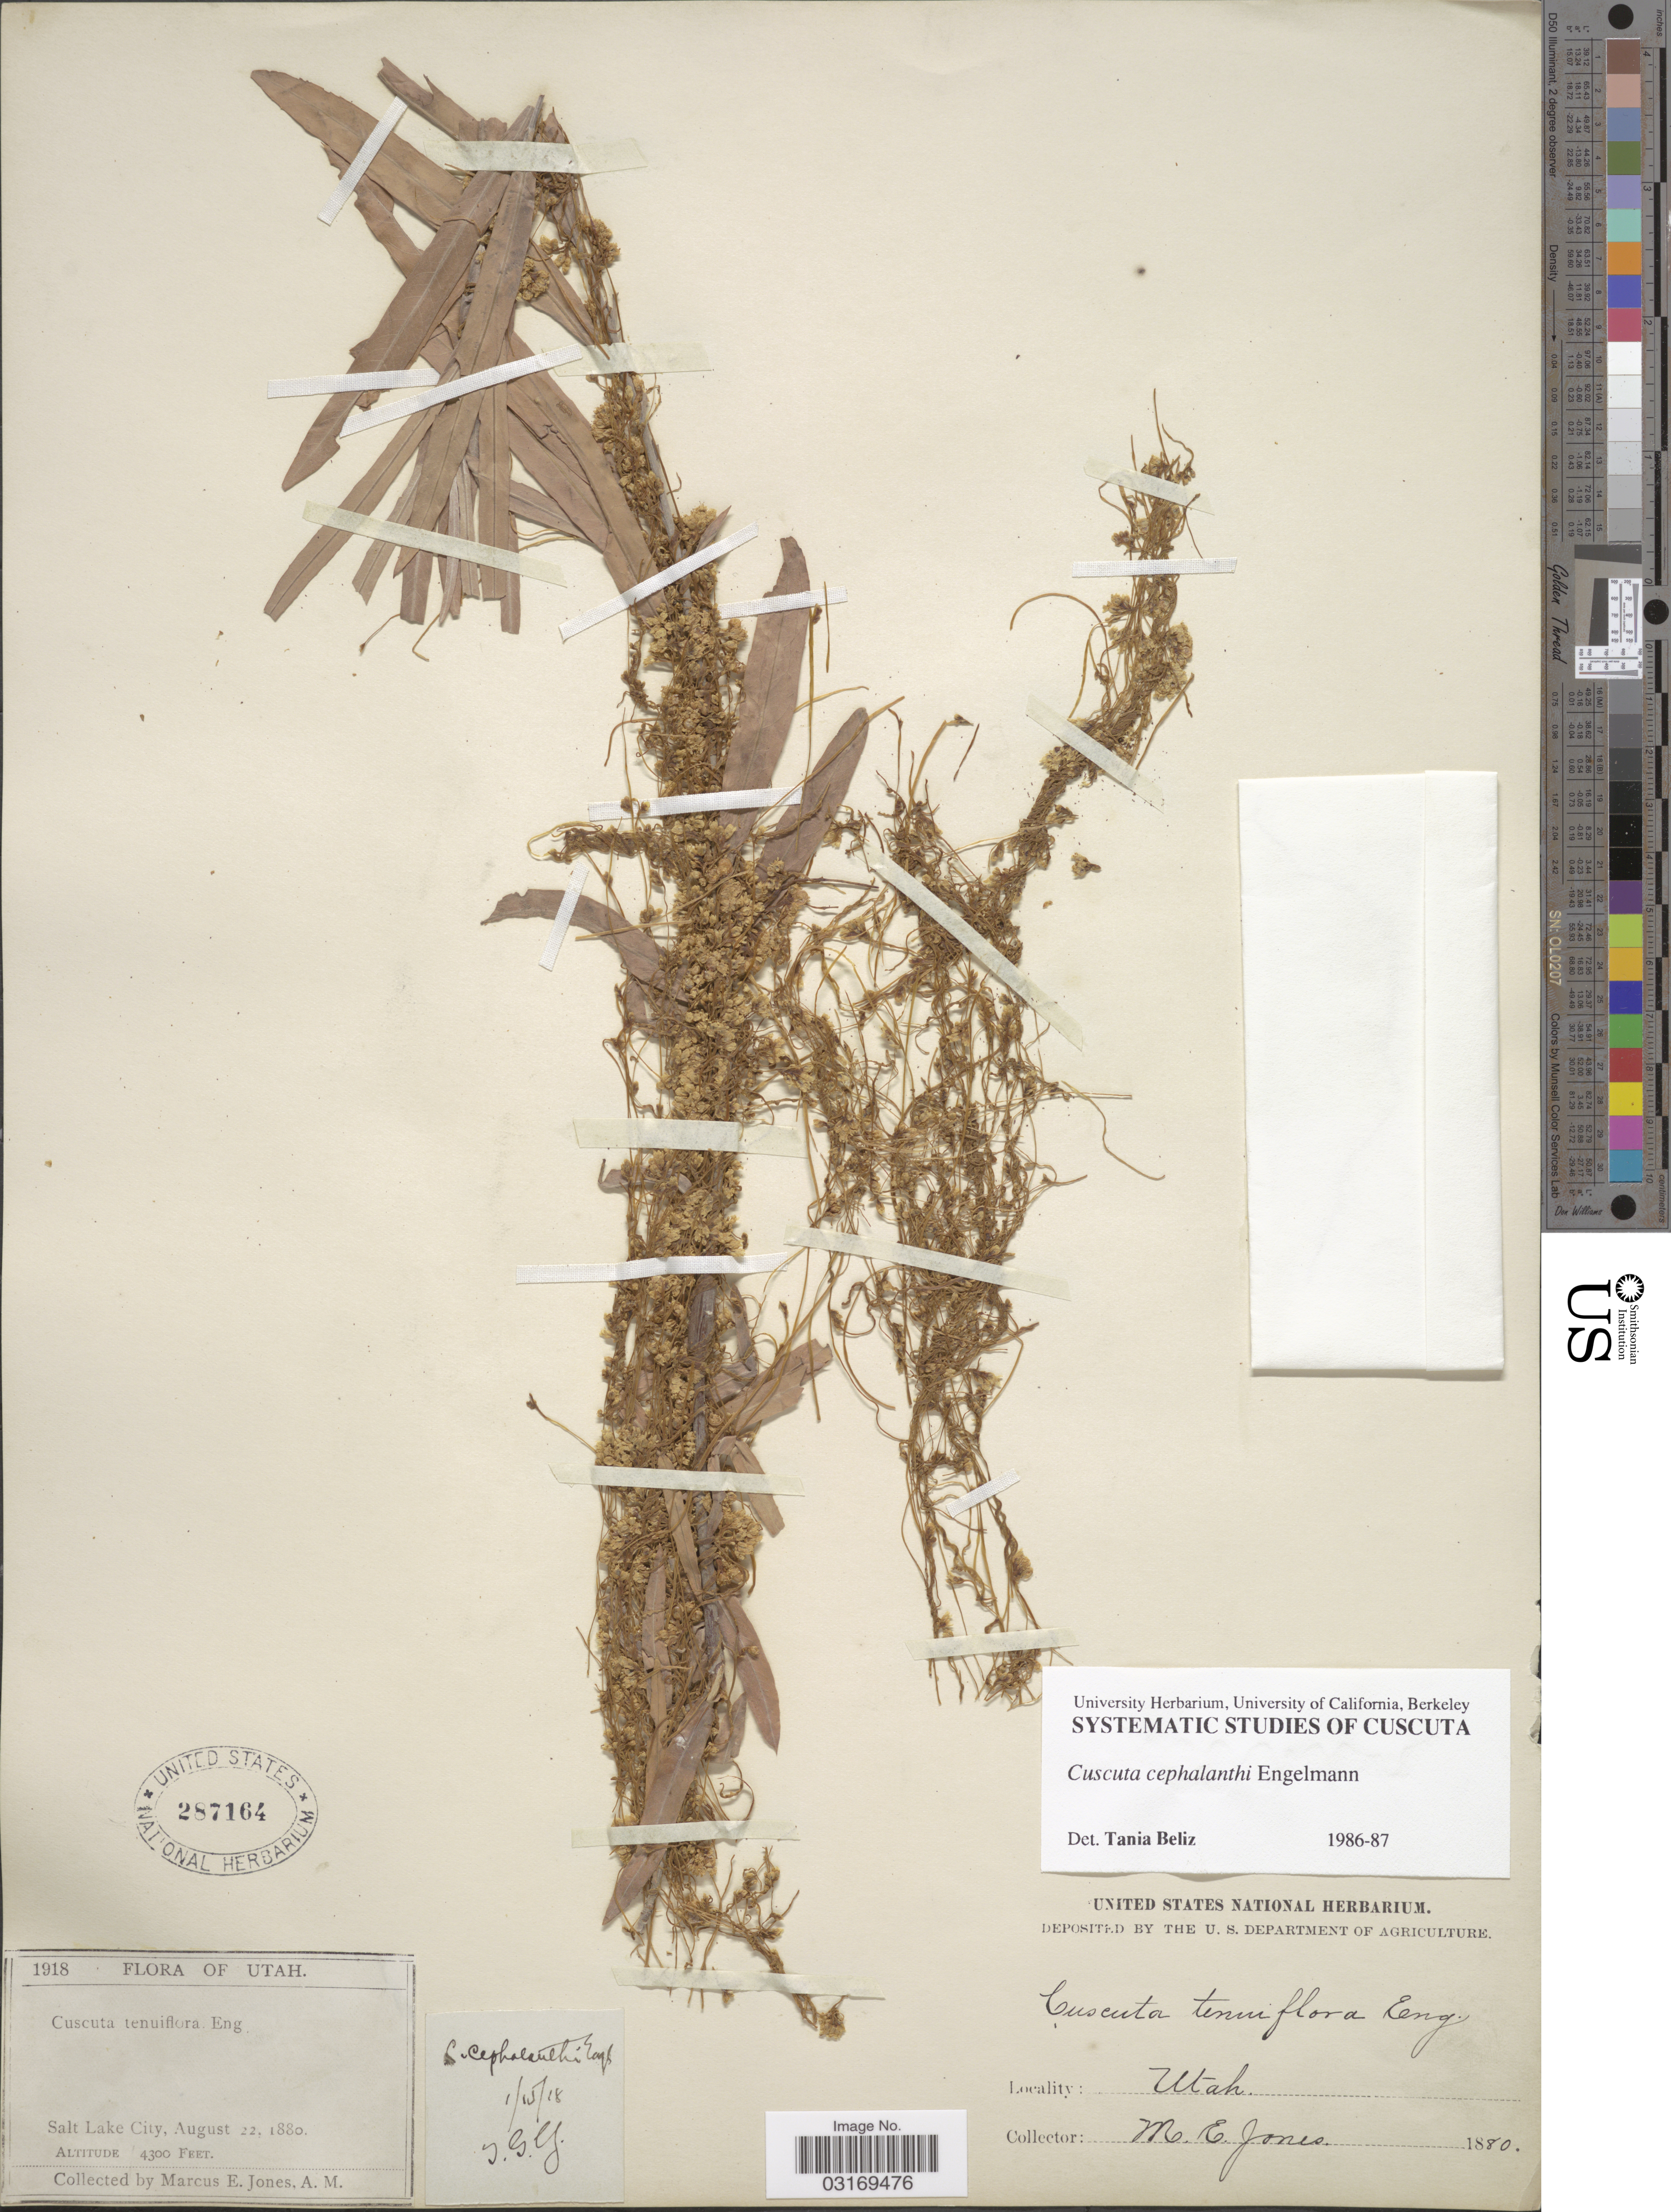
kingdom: Plantae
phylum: Tracheophyta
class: Magnoliopsida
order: Solanales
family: Convolvulaceae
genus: Cuscuta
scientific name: Cuscuta cephalanthi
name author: Engelm.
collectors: M. E. Jones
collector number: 1918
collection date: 1880-08-22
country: United States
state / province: Utah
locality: Salt Lake City.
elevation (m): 1311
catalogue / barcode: US 287164